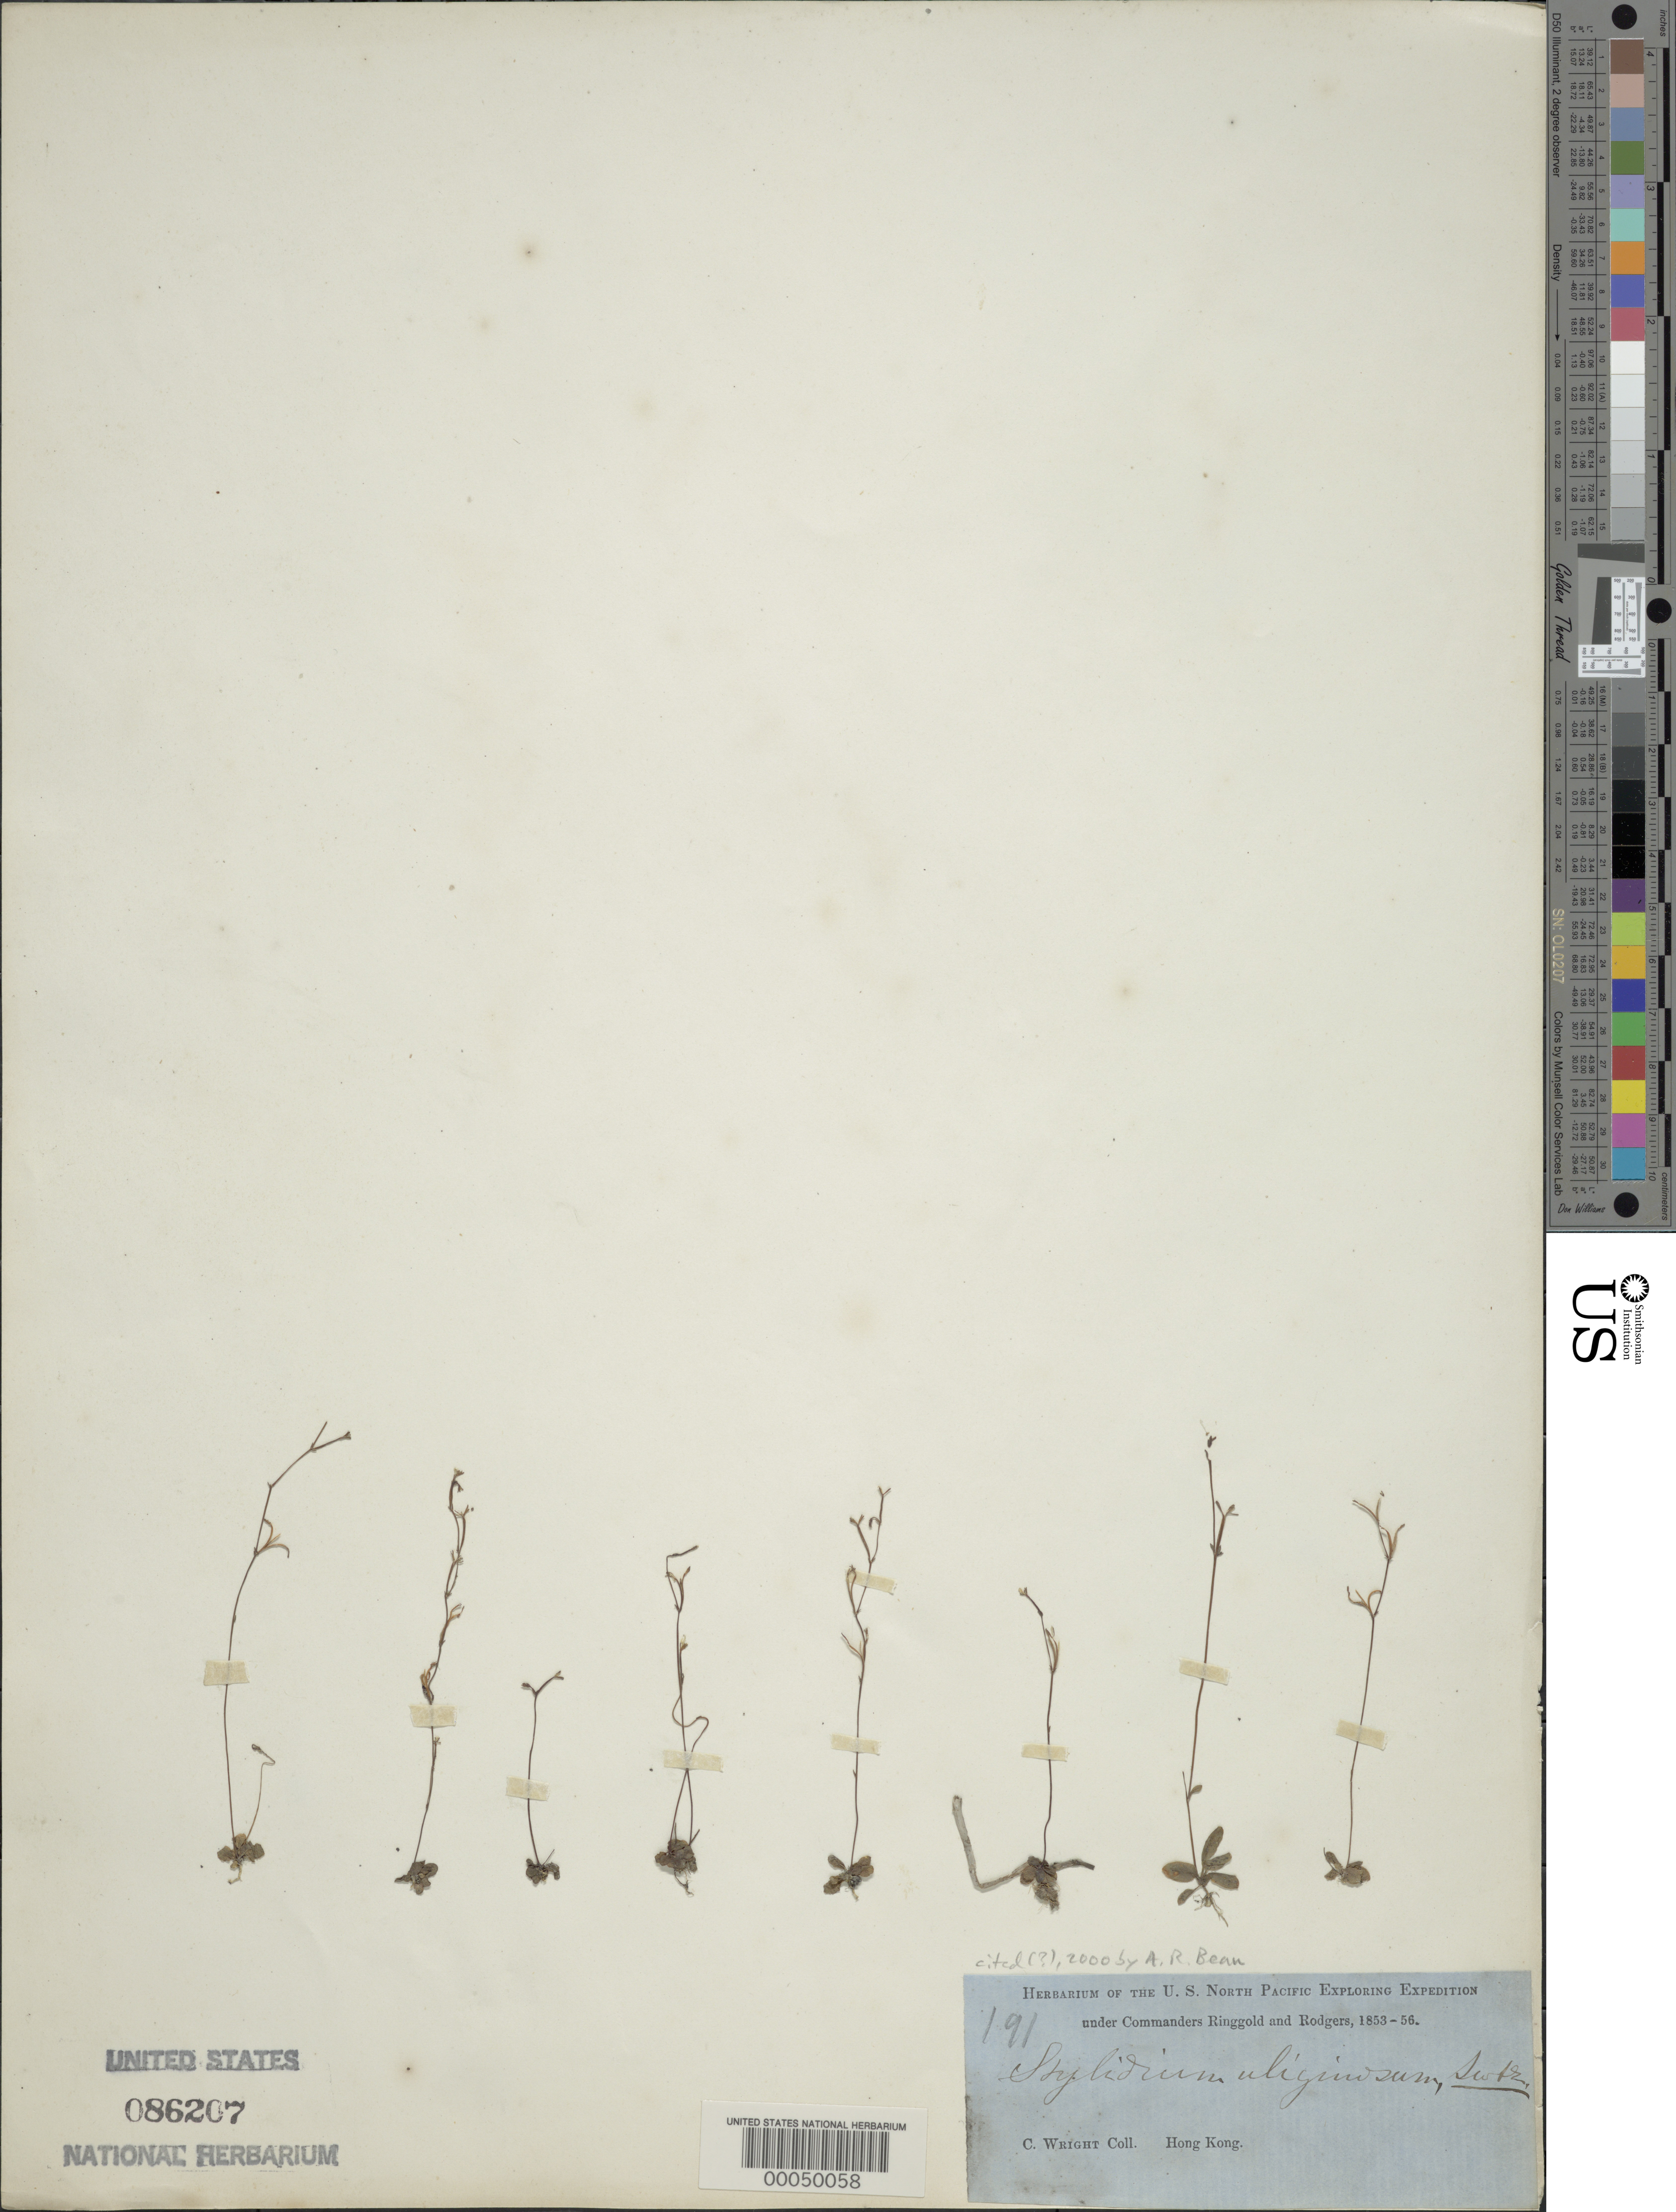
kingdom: Plantae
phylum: Tracheophyta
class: Magnoliopsida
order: Asterales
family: Stylidiaceae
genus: Stylidium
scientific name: Stylidium uliginosum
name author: Sw. ex Willd.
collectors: C. Wright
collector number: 191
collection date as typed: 1853 to -- -- 1856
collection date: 1853/1856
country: China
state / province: Hong Kong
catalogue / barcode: US 86207